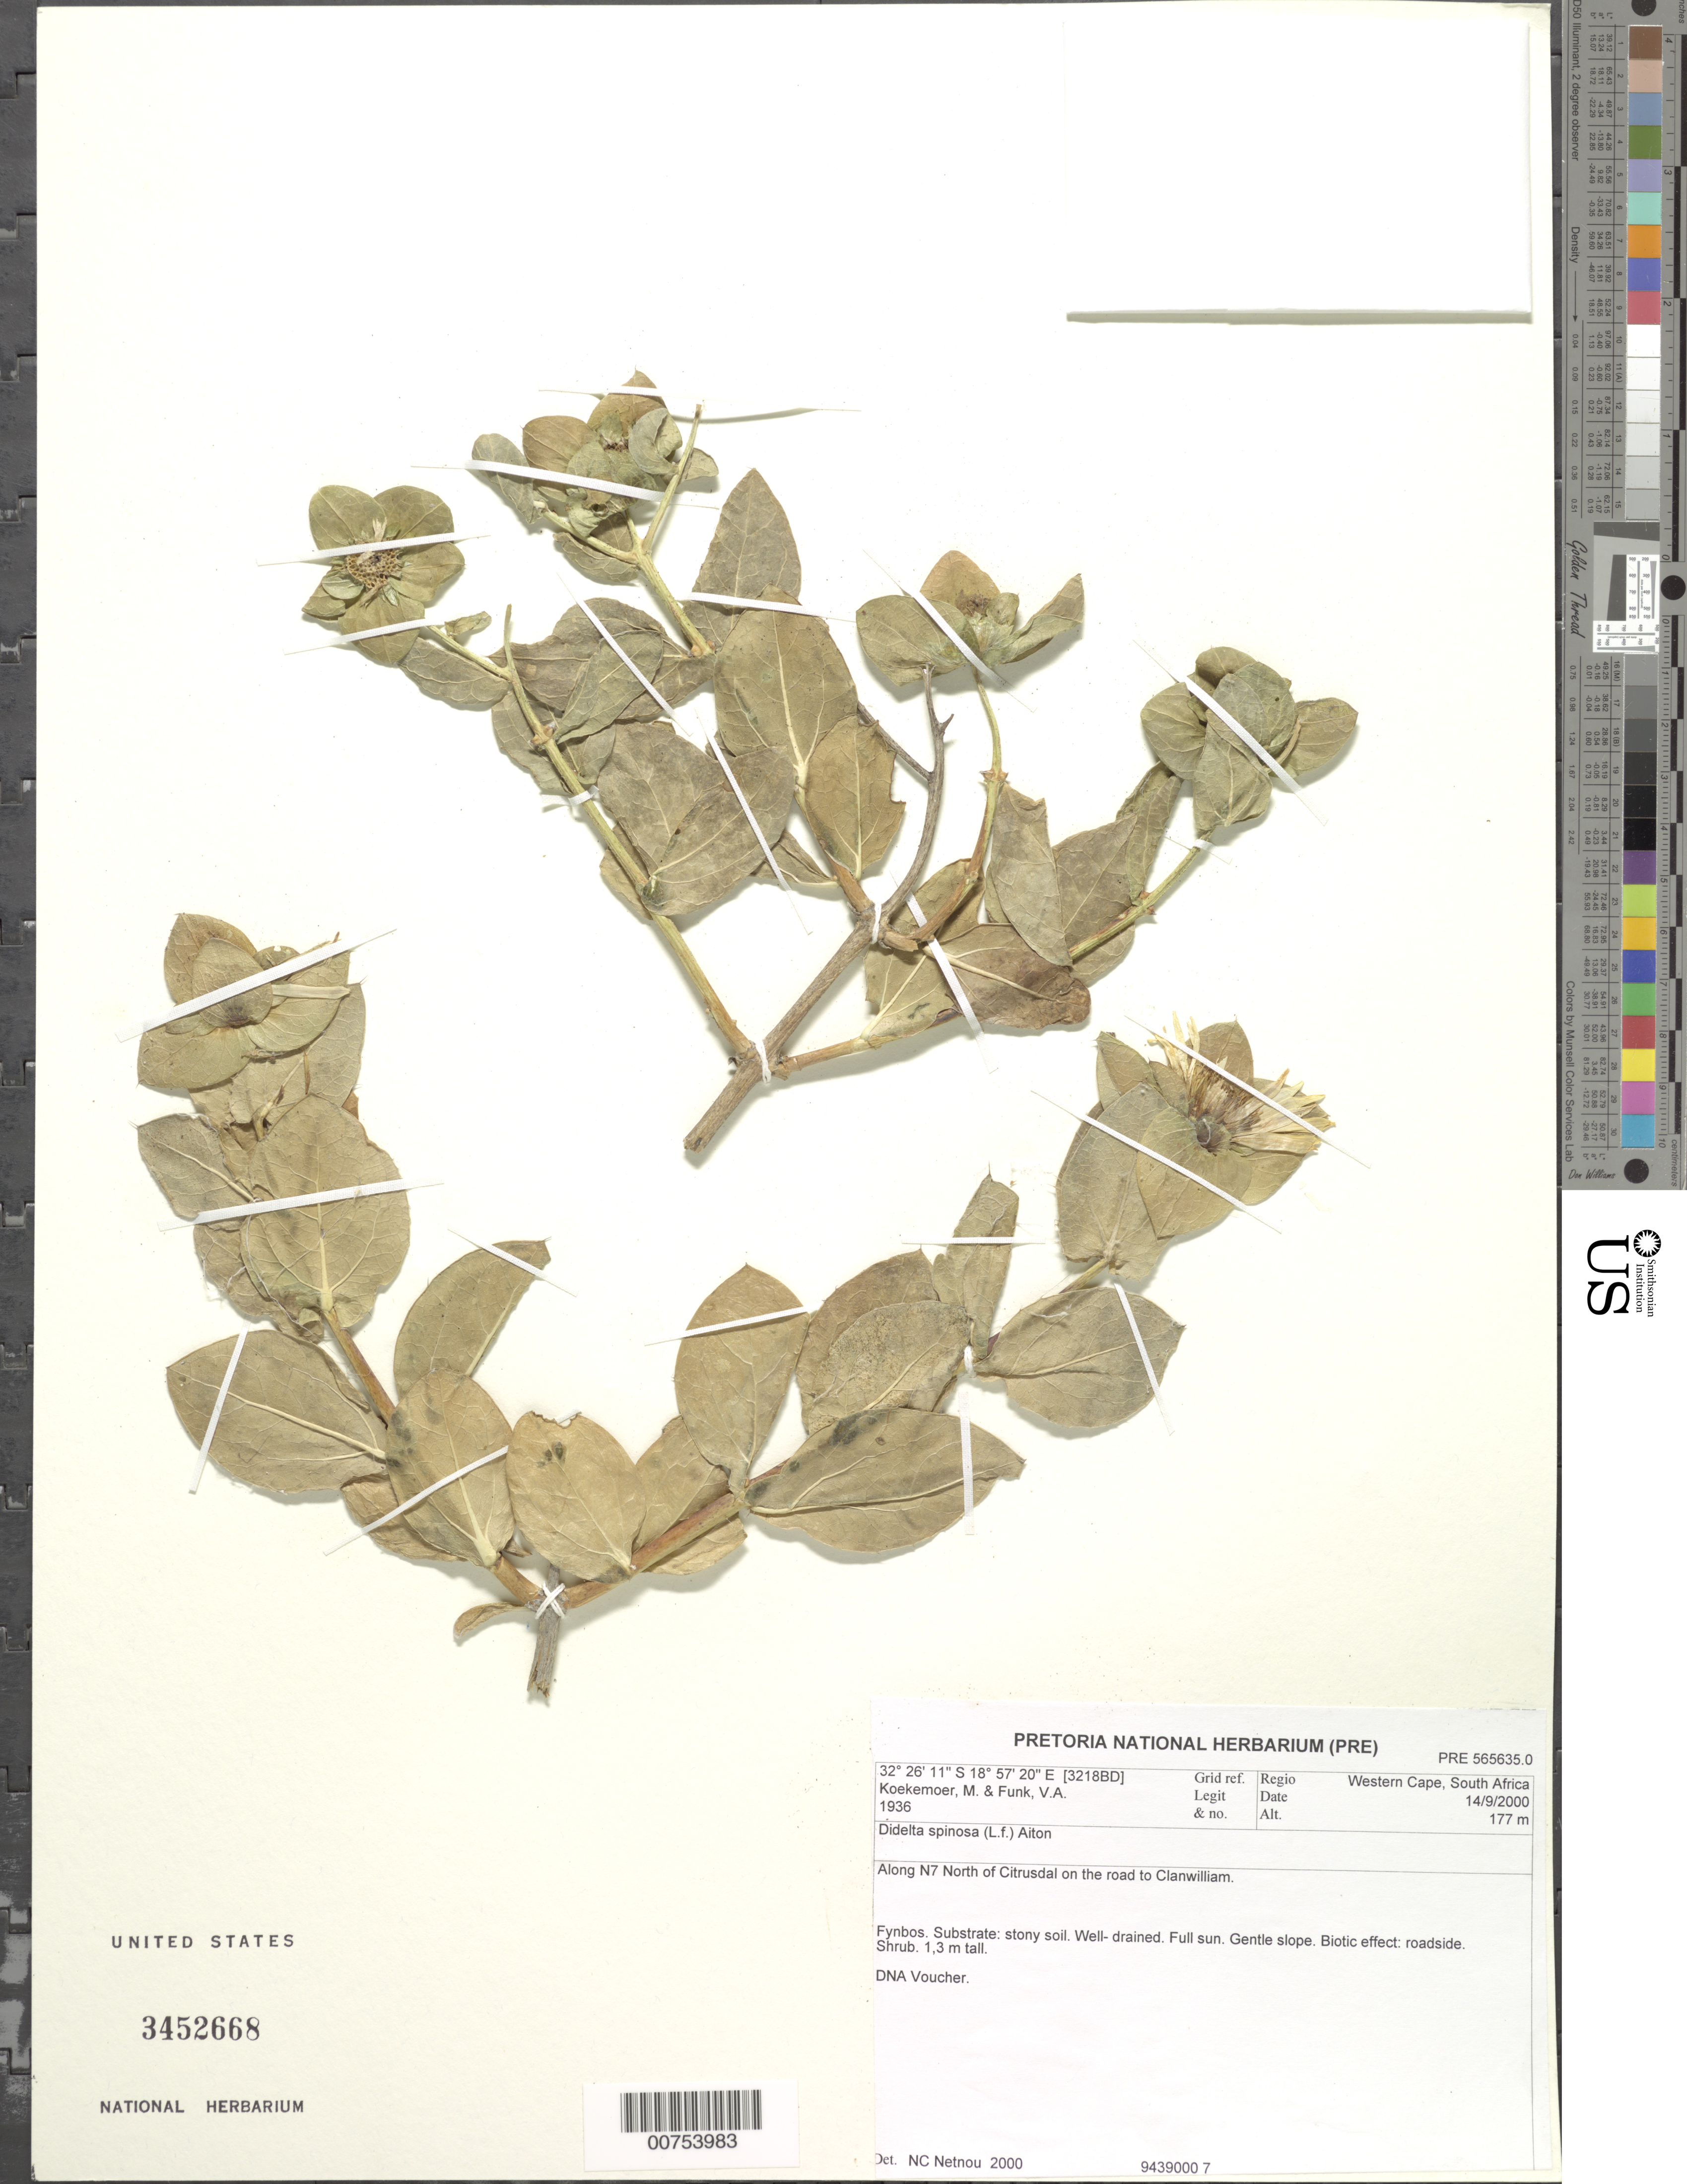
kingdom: Plantae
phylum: Tracheophyta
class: Magnoliopsida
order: Asterales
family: Asteraceae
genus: Didelta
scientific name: Didelta spinosa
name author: (L. f.) Aiton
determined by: Netnou, N. C.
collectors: M. Koekemoer & V. Funk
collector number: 1936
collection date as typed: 14 September 2000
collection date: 2000-09-14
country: South Africa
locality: Western Cape; along N7, N of Citrusdal, on road to Clanwilliam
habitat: Fynbos; stony soil, well-drained, full sun, gentle slope, roadside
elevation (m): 177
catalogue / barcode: US 3452668